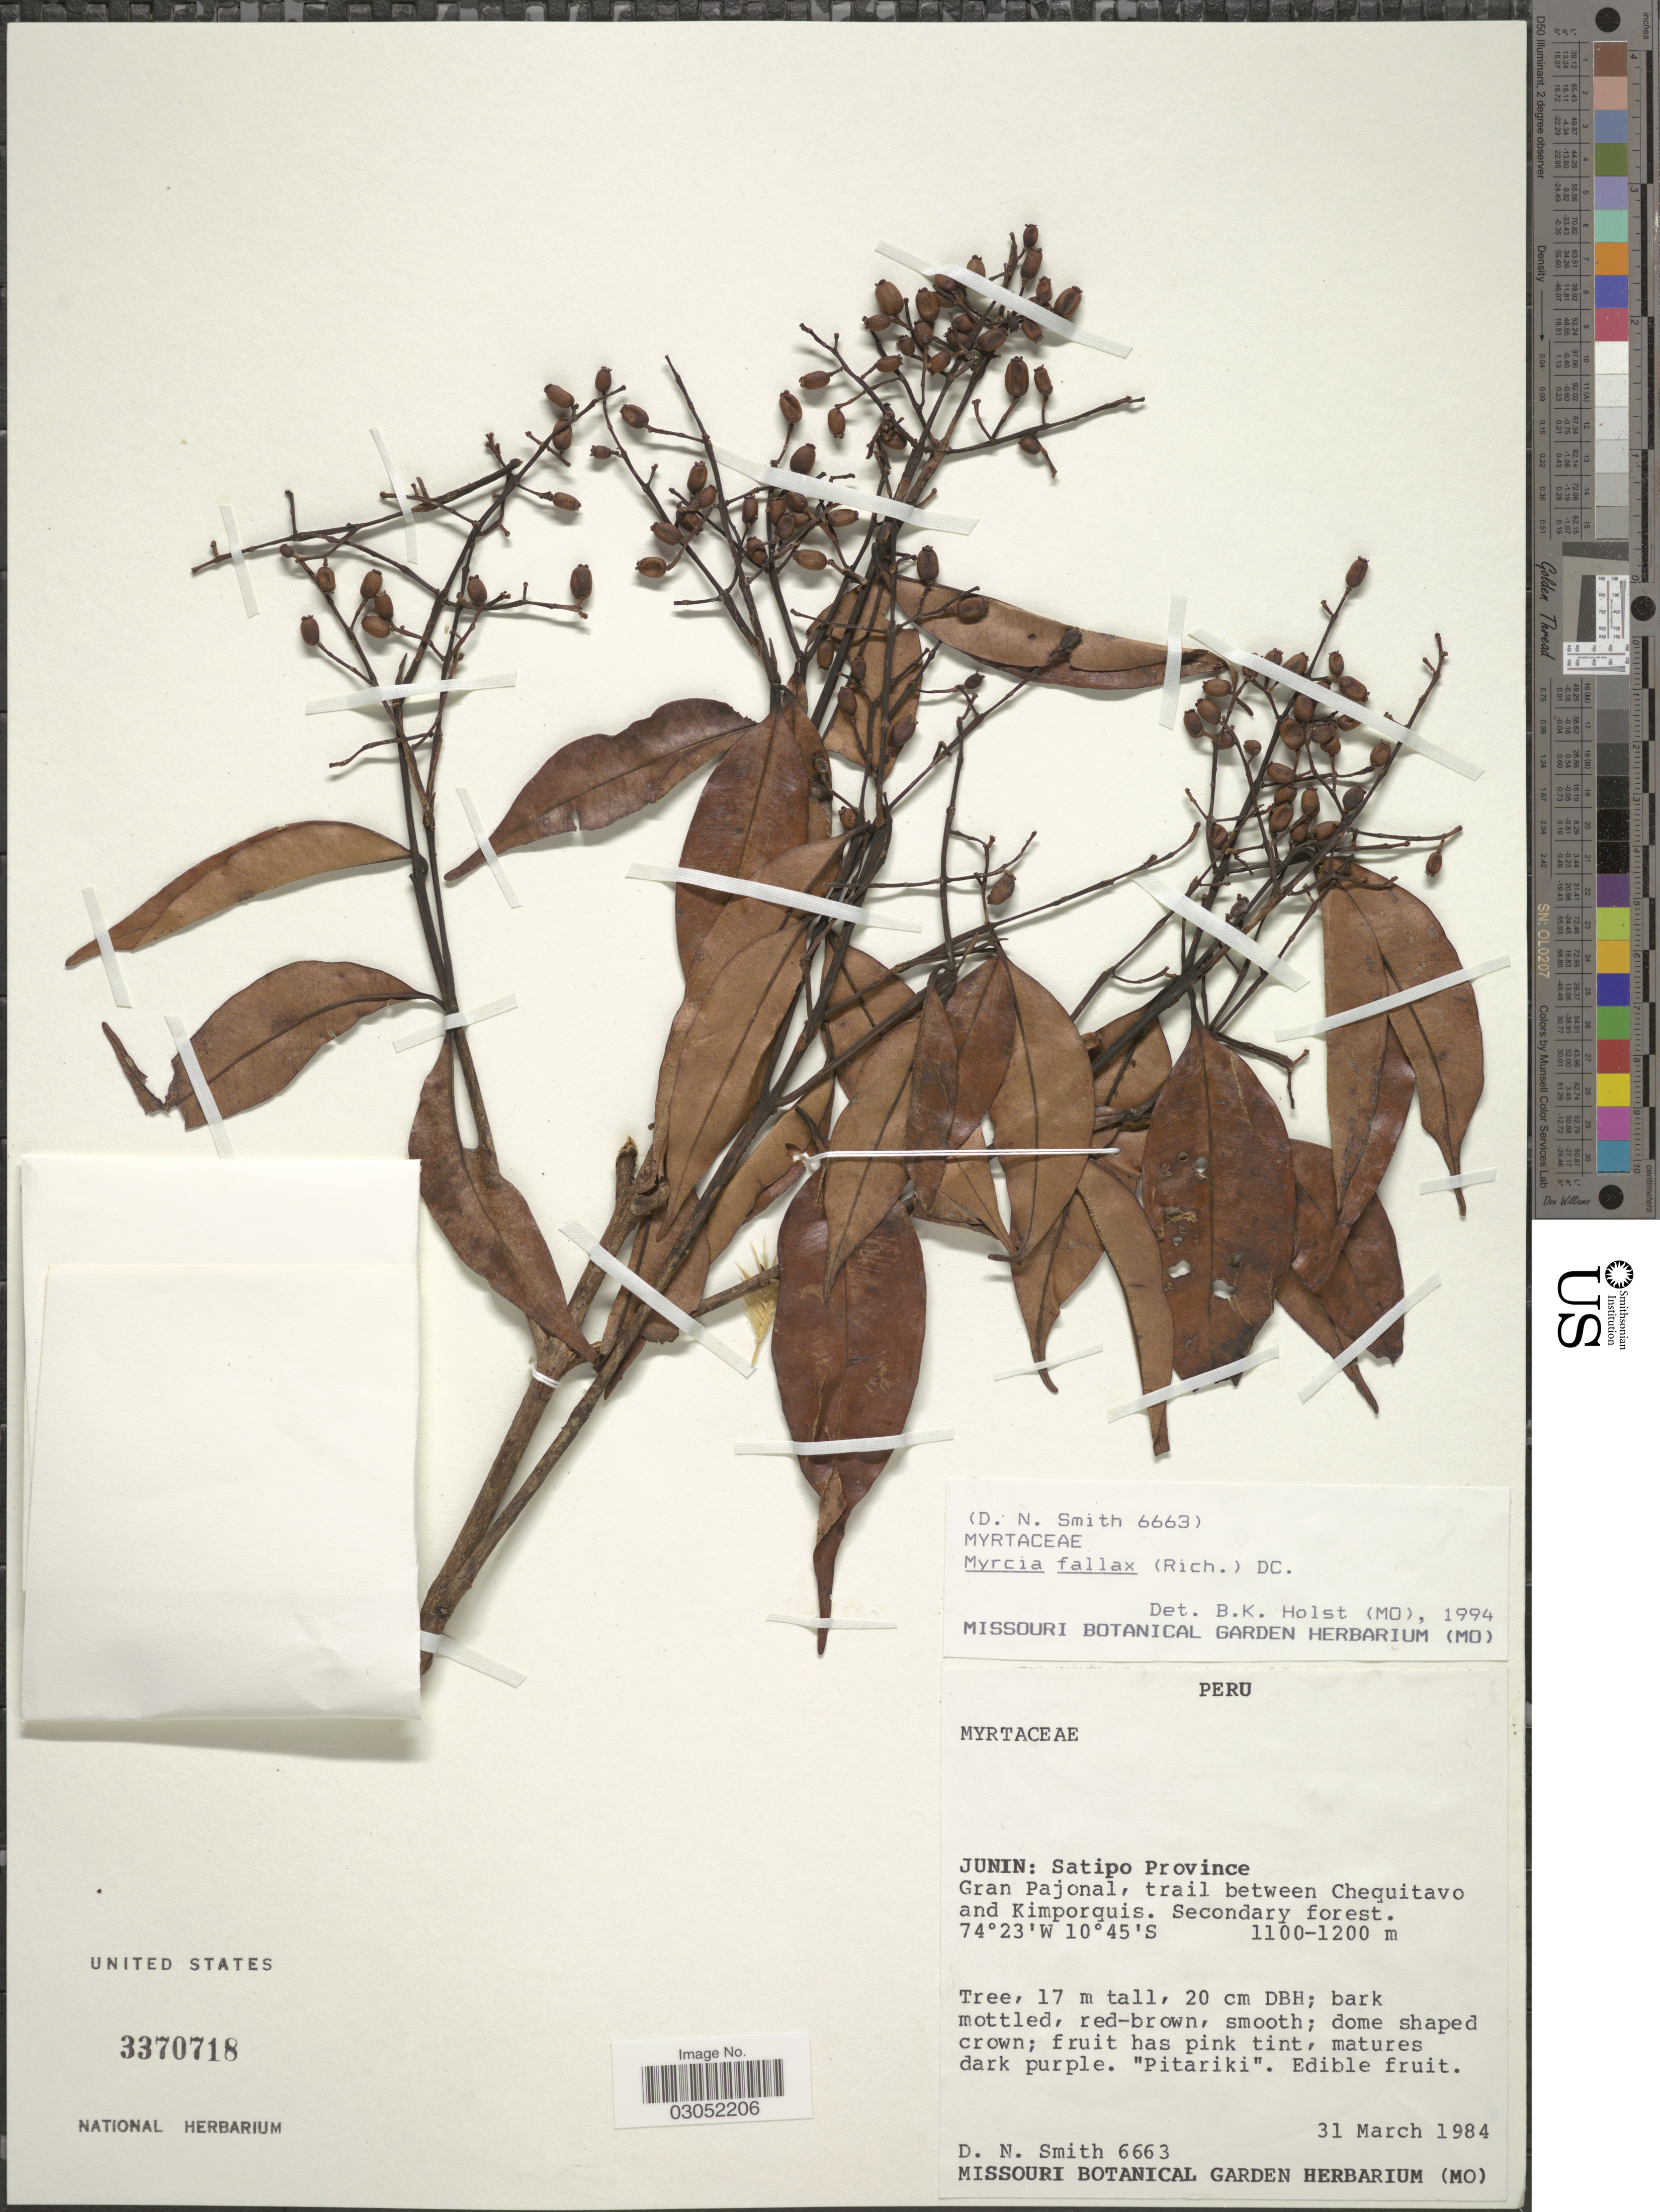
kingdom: Plantae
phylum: Tracheophyta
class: Magnoliopsida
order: Myrtales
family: Myrtaceae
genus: Myrcia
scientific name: Myrcia fallax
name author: (Rich.) DC.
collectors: D. Smith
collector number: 6663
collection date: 1984-03-31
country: Peru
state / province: Junín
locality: Satipo Province. Gran Pajonal, trail between Chequitavo and Kimporquis.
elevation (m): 1100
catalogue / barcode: US 3370718